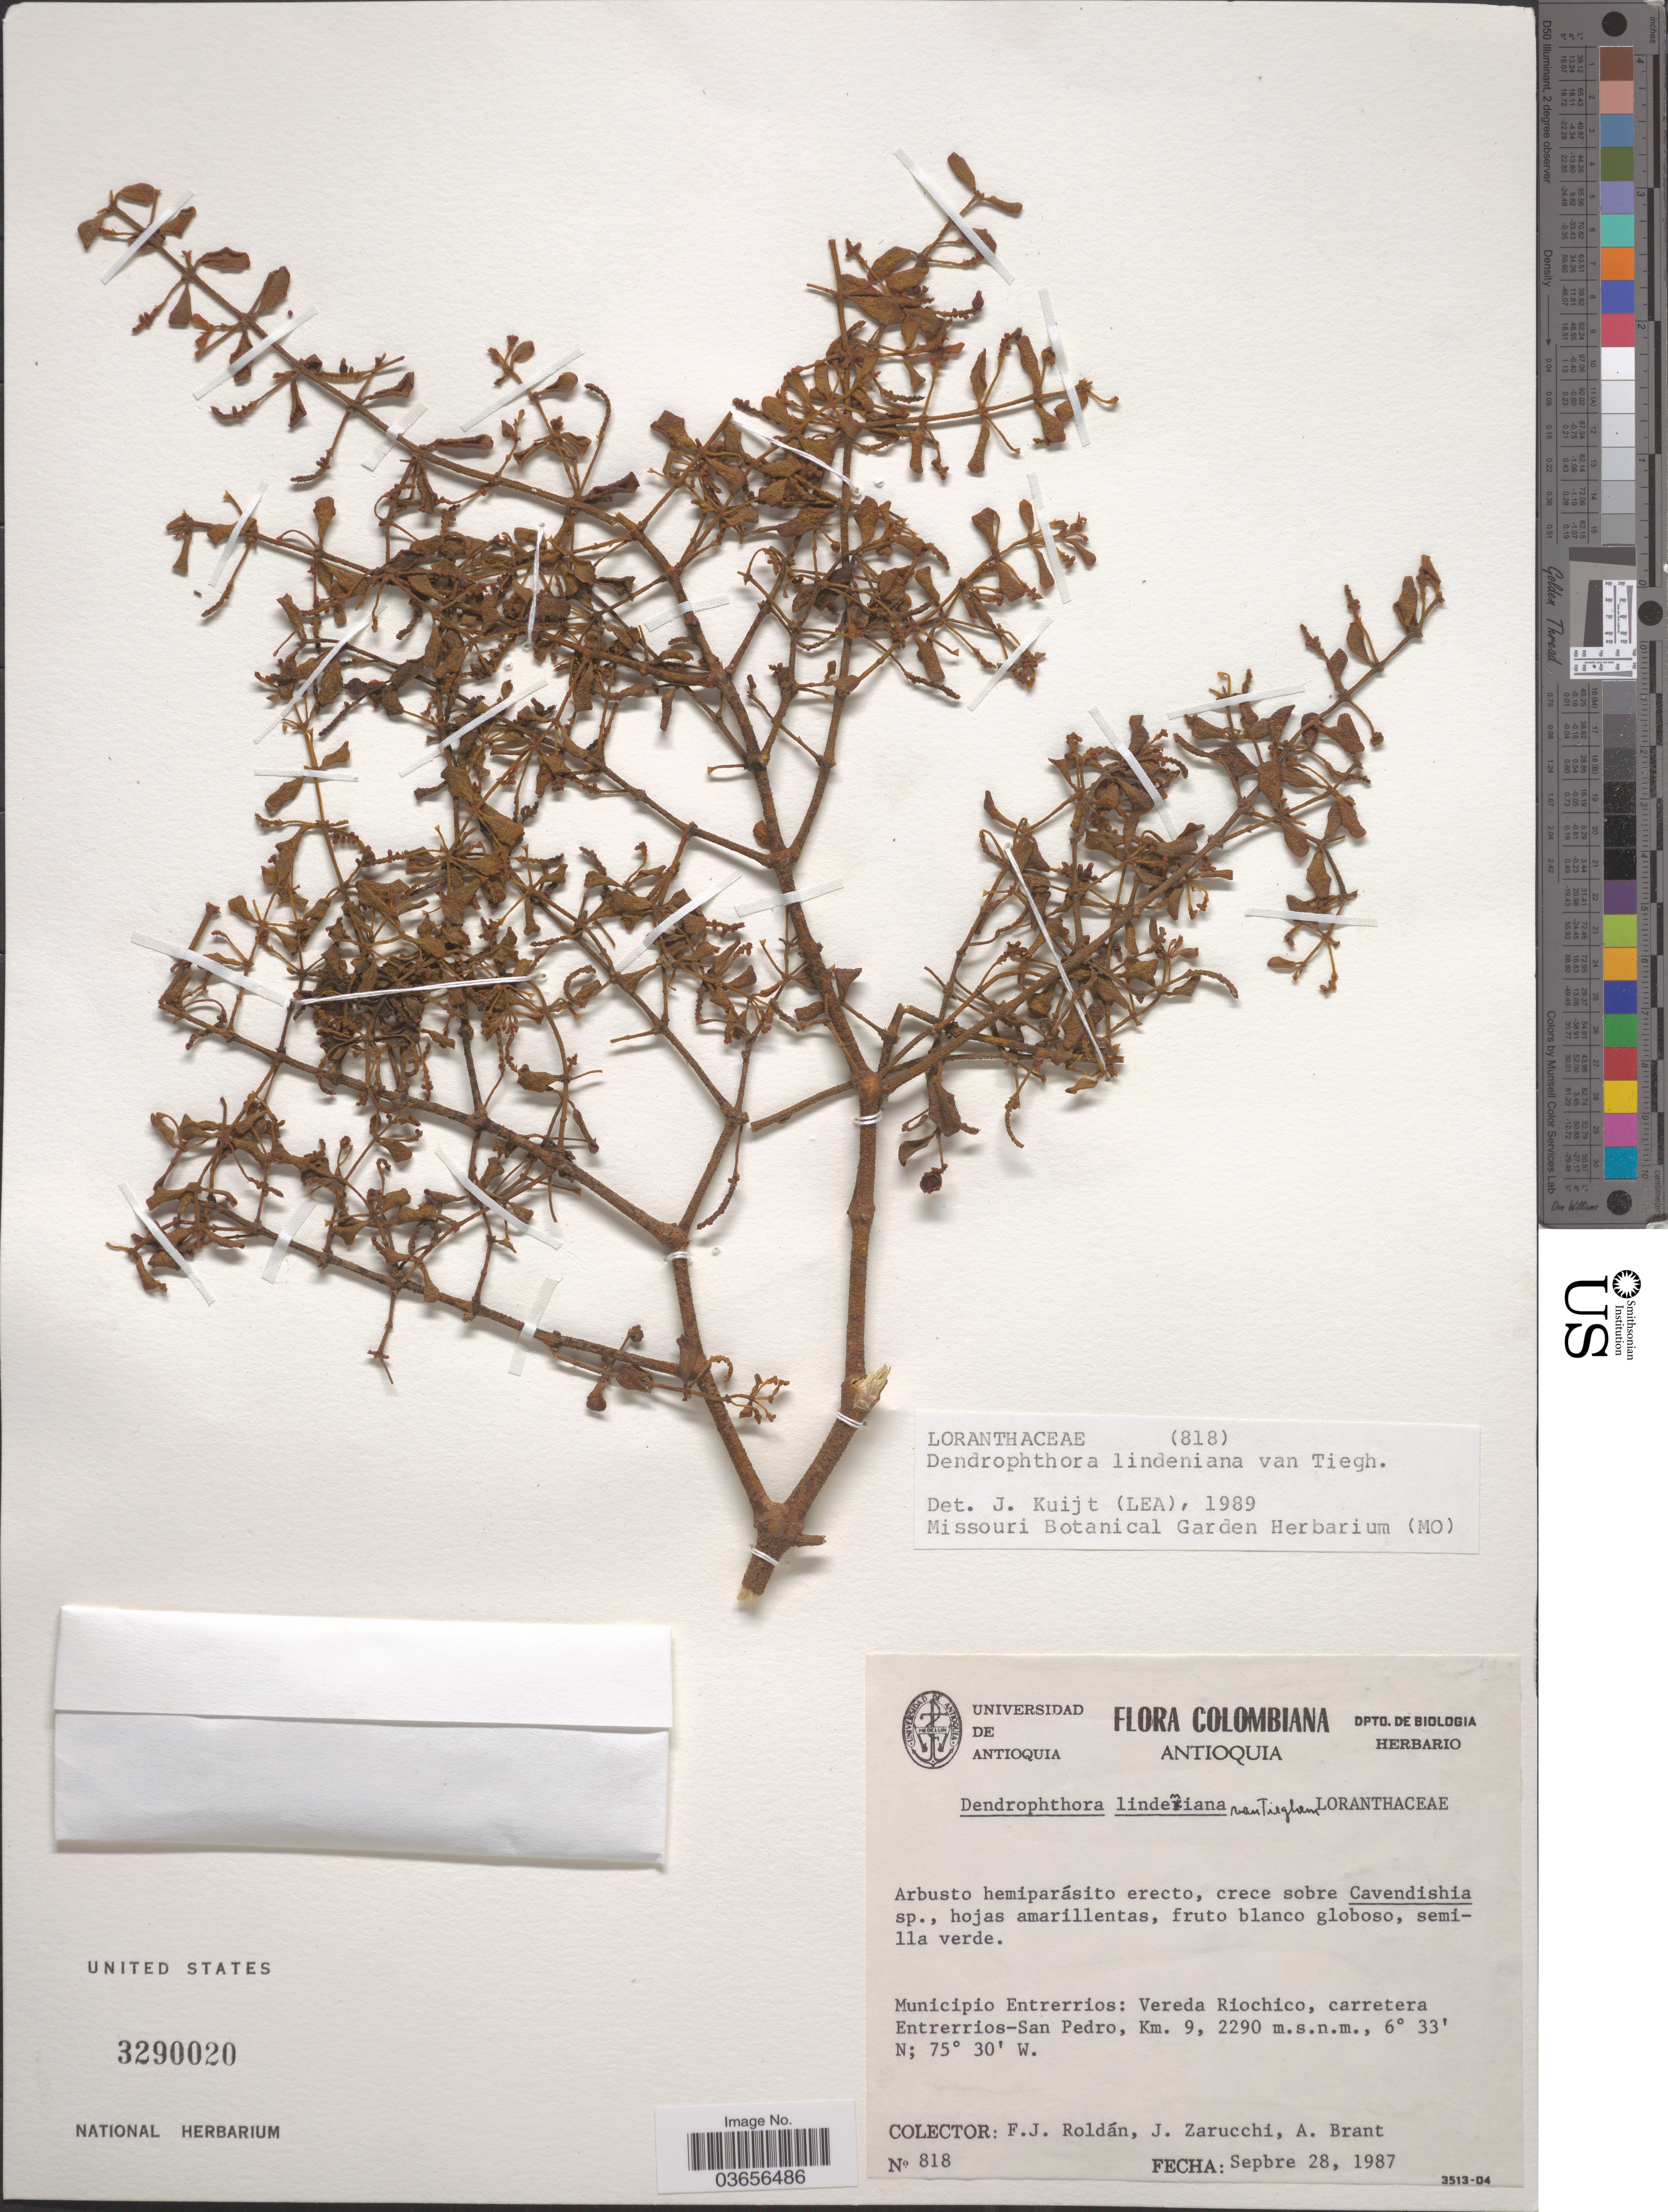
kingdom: Plantae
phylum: Tracheophyta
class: Magnoliopsida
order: Santalales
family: Viscaceae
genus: Dendrophthora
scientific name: Dendrophthora lindeniana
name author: Tiegh.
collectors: F. J. Roldán, J. L. Zarucchi & A. Brant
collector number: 818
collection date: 1987-09-28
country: Colombia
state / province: Antioquia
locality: Municipio Entrerrios: Vereda Riochico, carretera Entrerrios- San Pedro, Km. 9.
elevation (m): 2290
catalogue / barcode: US 3290020